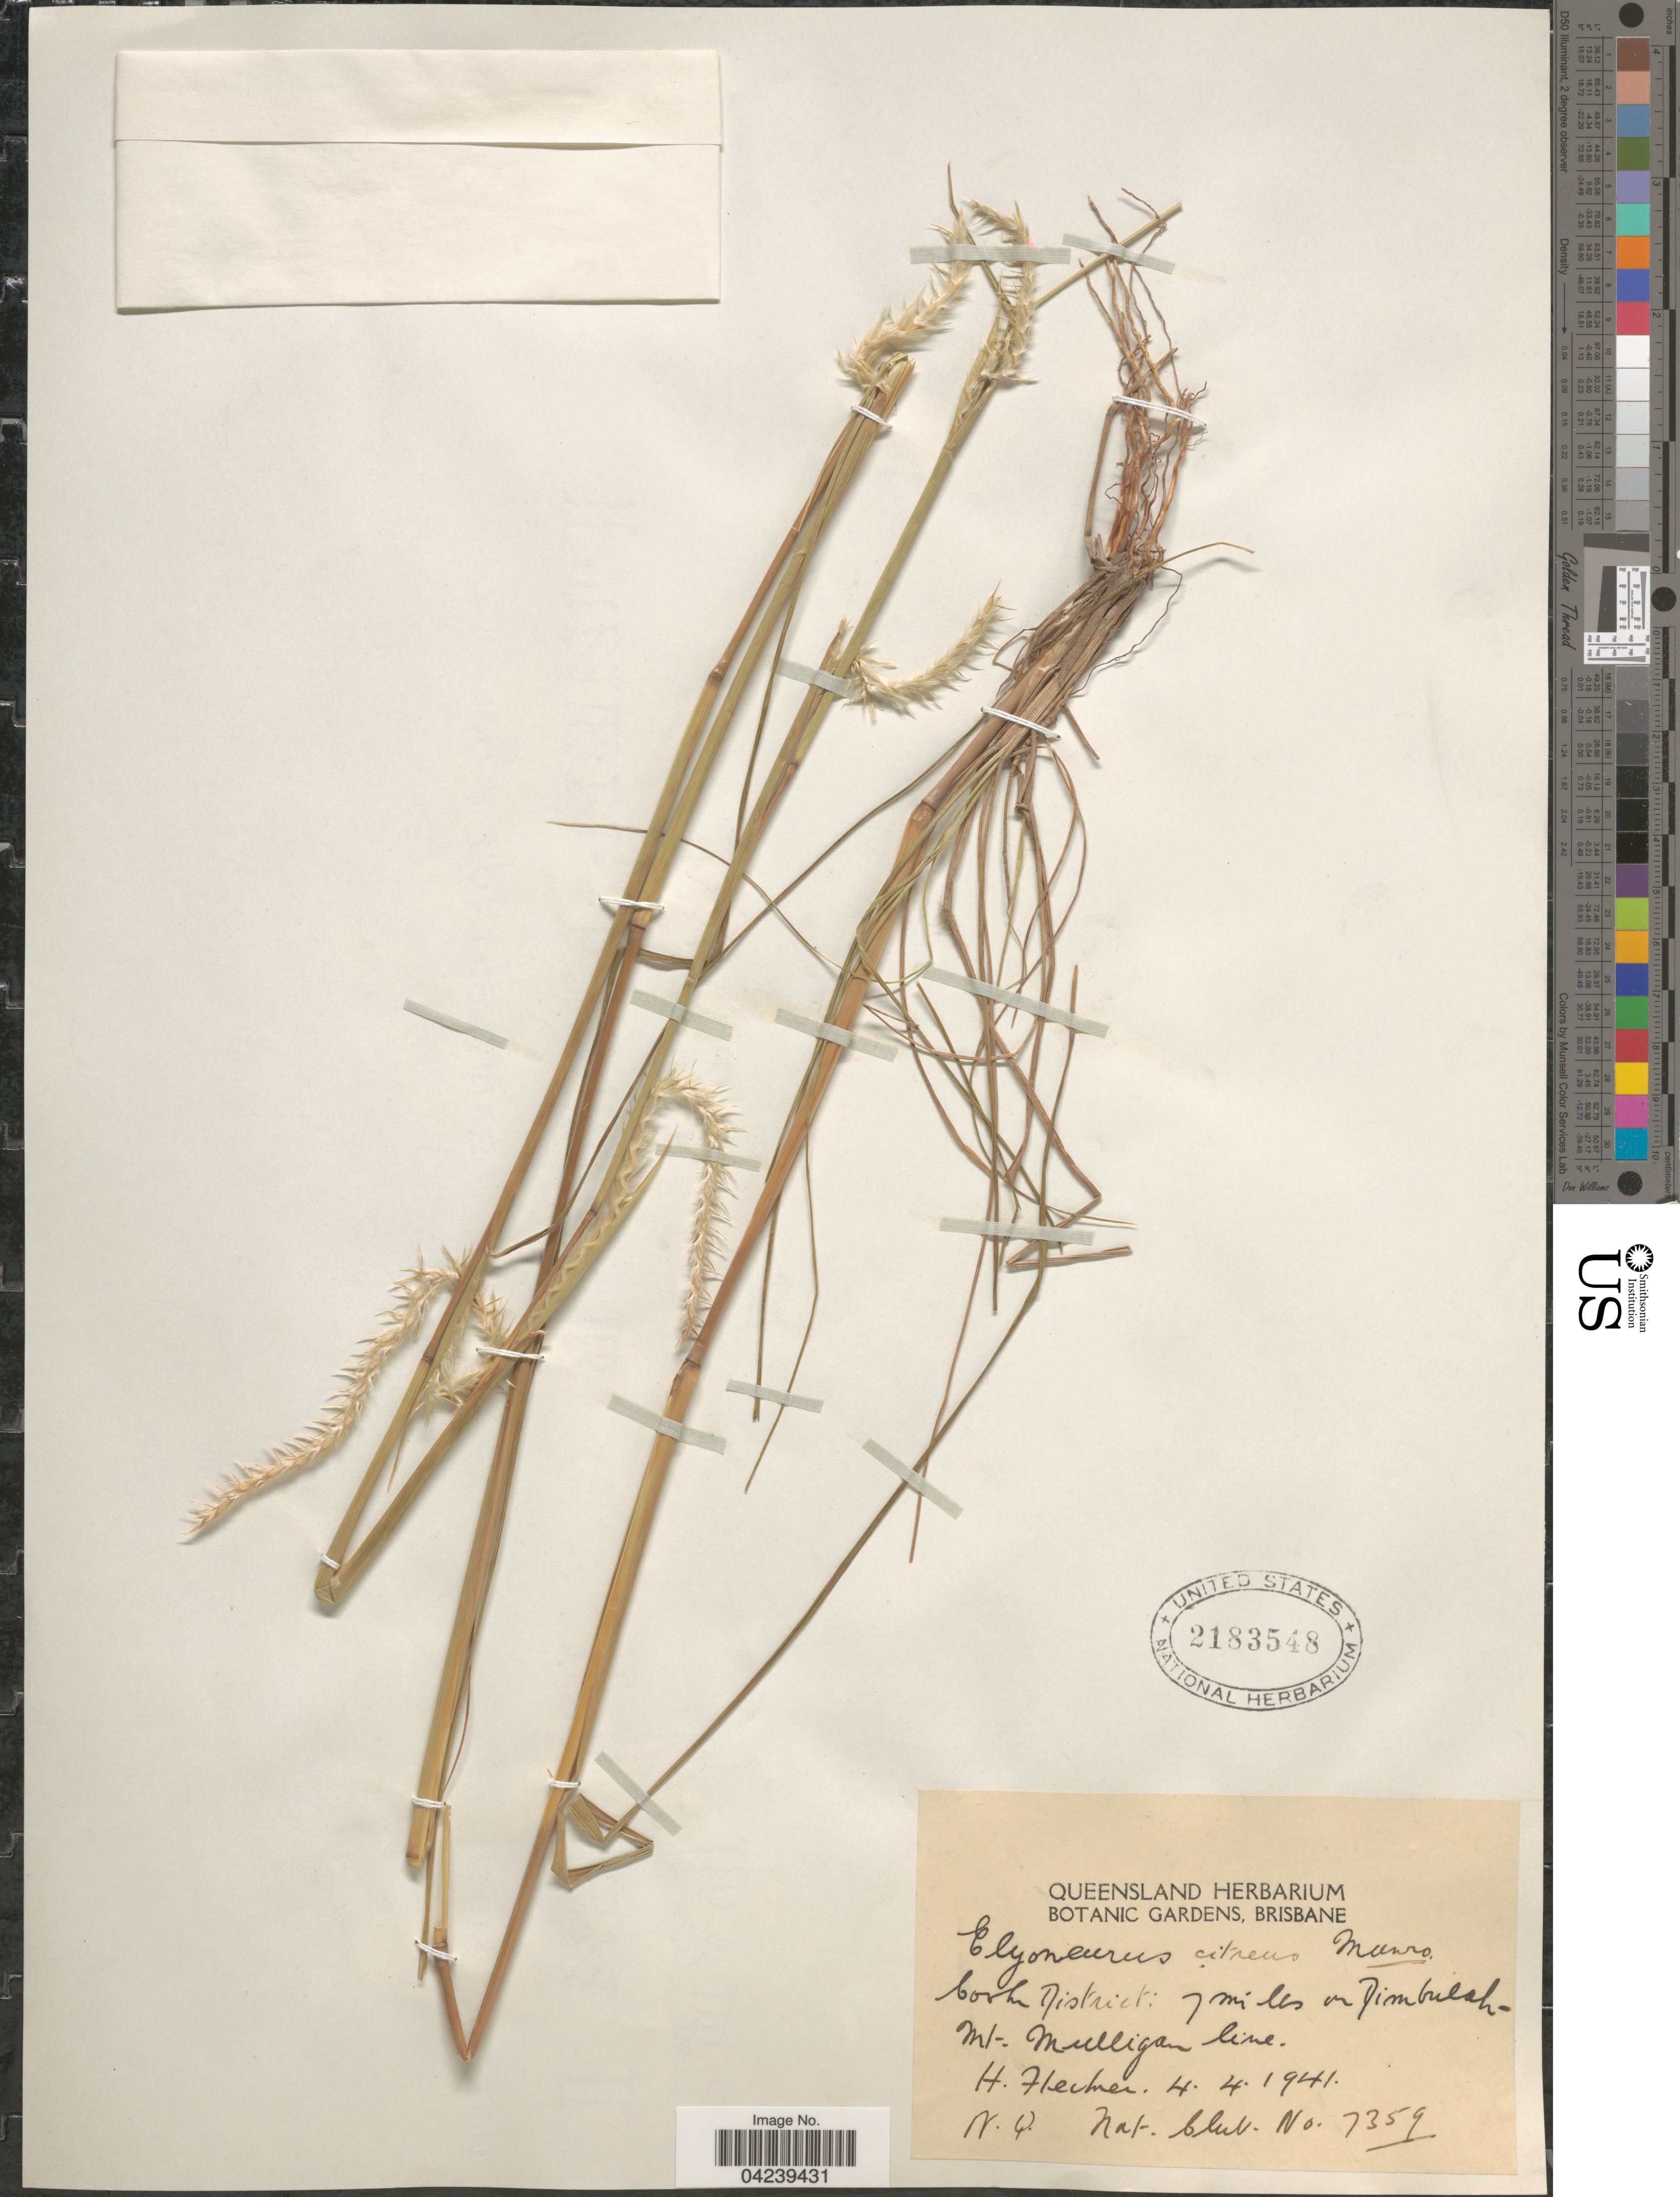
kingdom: Plantae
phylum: Tracheophyta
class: Liliopsida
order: Poales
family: Poaceae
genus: Elionurus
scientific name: Elionurus citreus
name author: (R. Br.) Munro ex Benth.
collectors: H. Flecher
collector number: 7359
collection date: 1941-04-04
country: Australia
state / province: Queensland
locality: Cook District: 7 miles on Dimbulah-Mt. Mulligan line.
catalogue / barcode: US 2183548